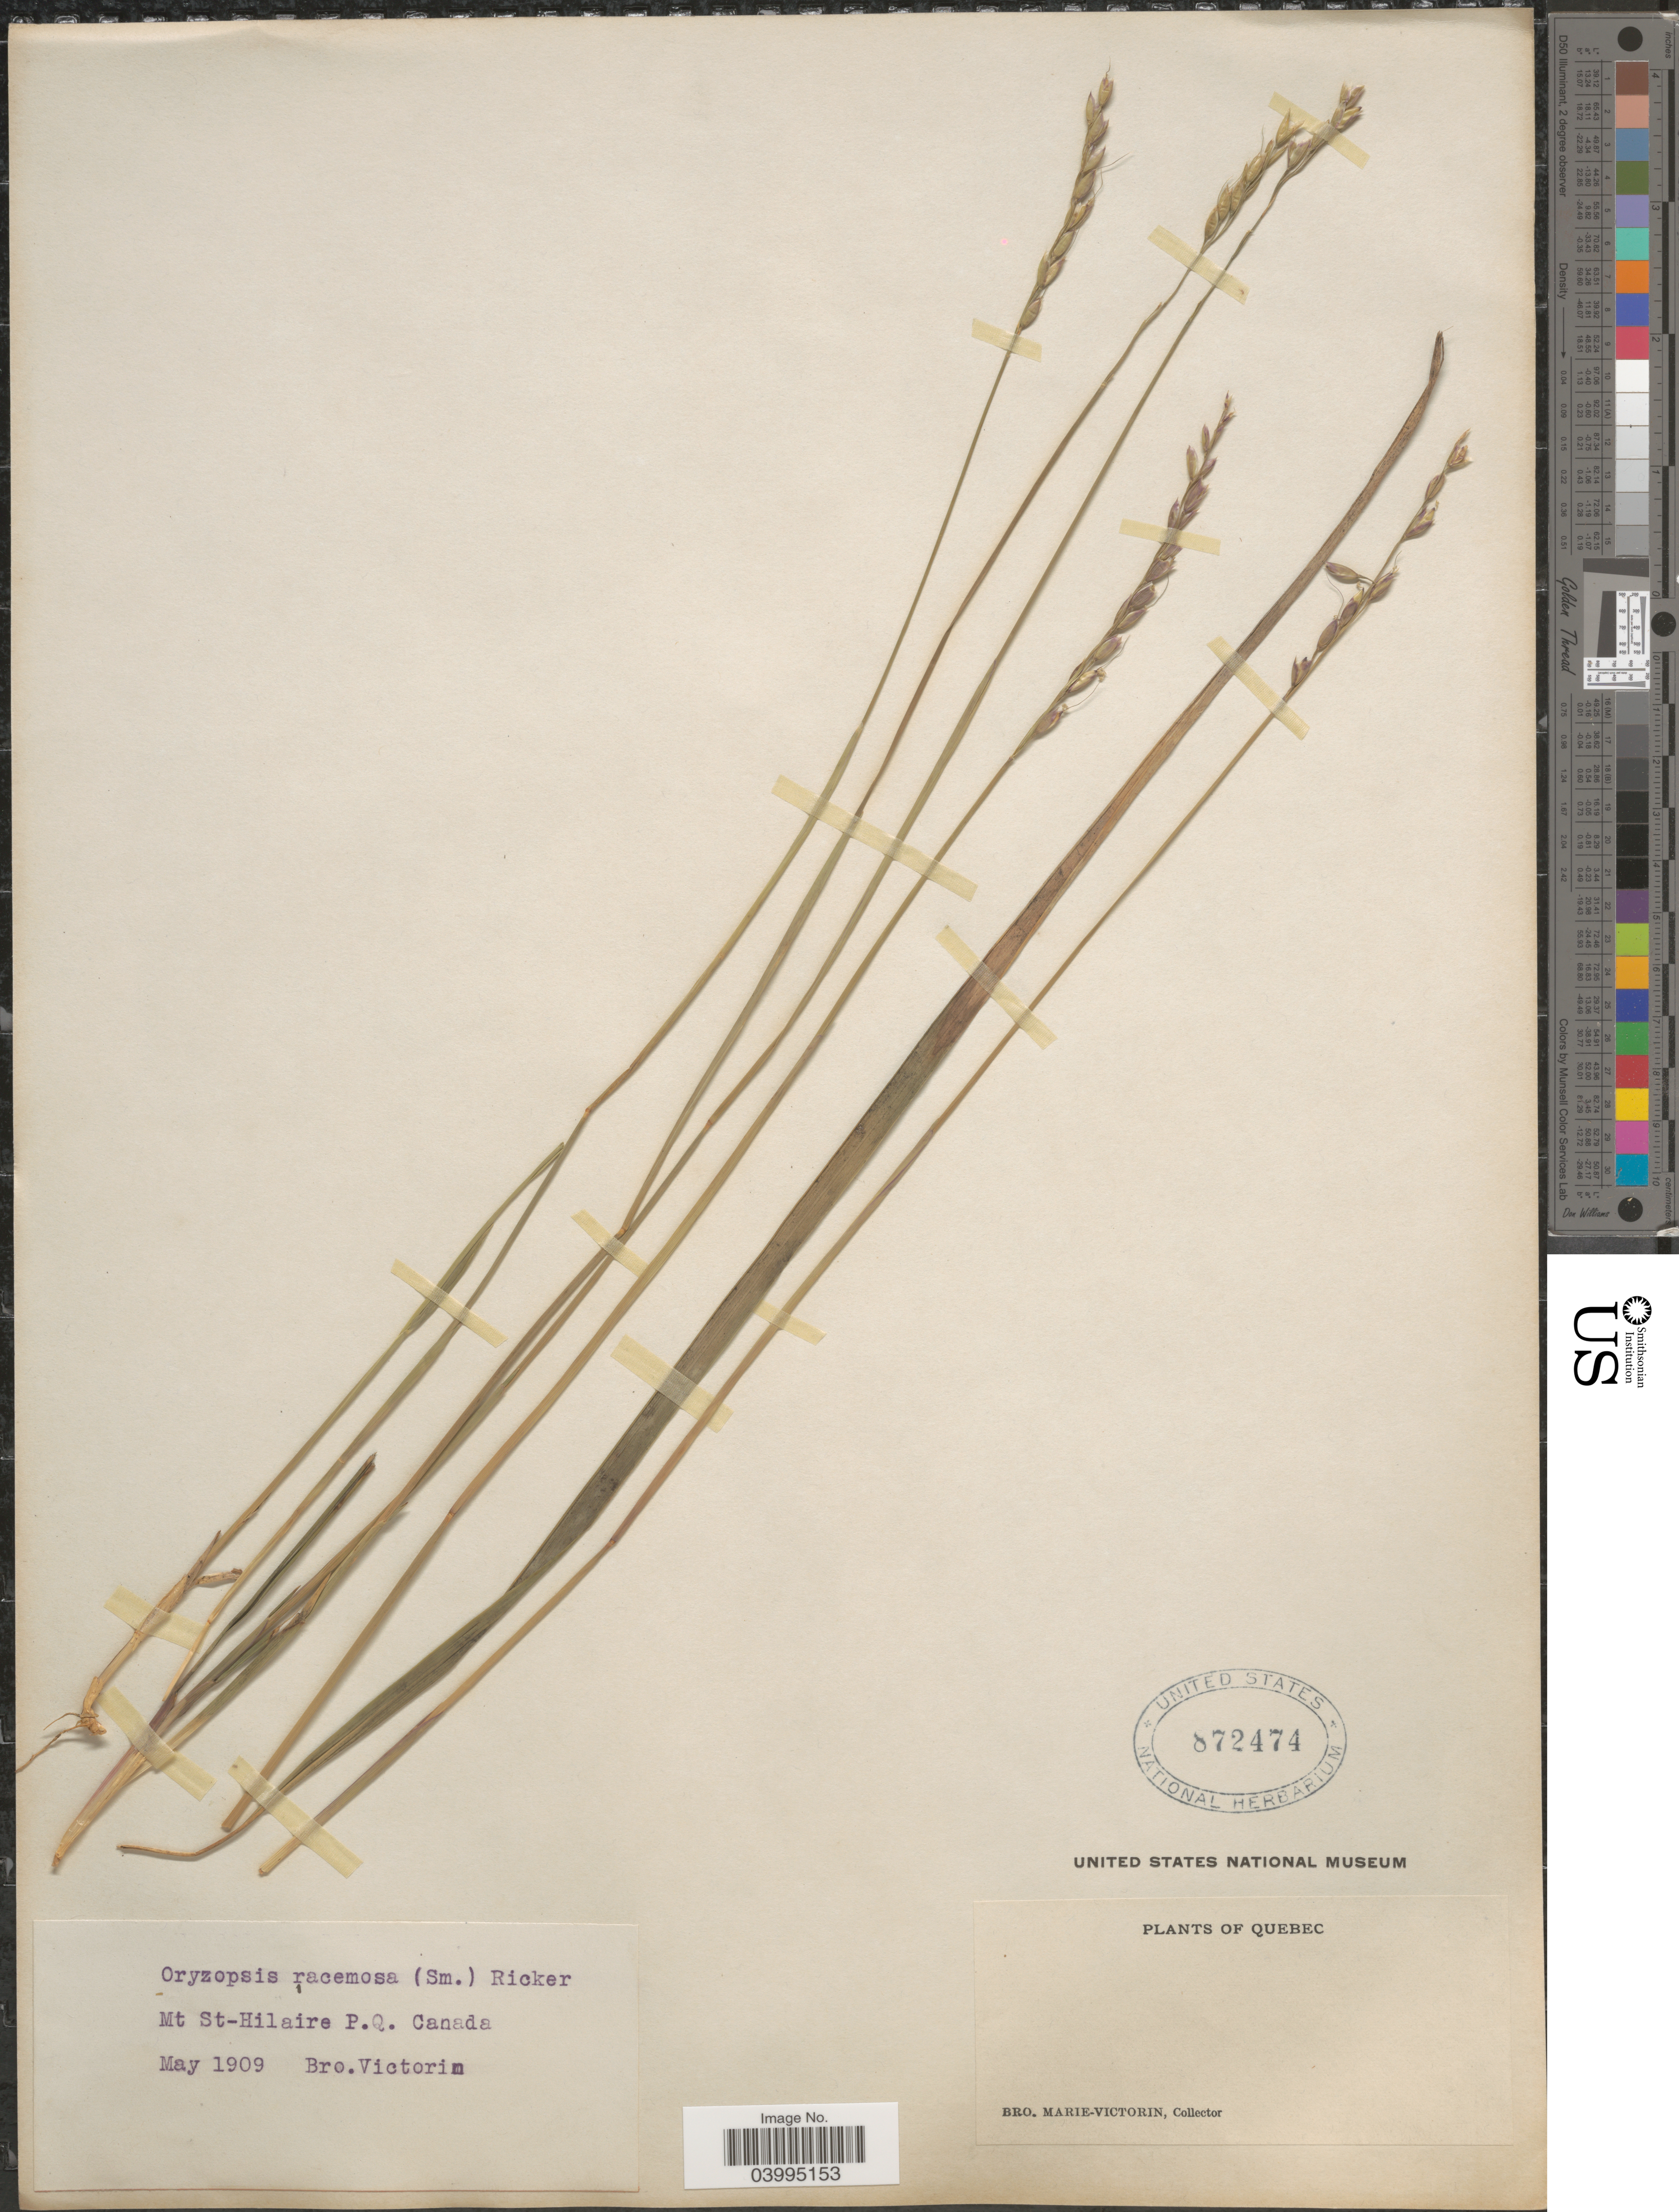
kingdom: Plantae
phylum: Tracheophyta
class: Liliopsida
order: Poales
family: Poaceae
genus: Oryzopsis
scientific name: Oryzopsis asperifolia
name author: Michx.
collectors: Fr. Marie-Victorin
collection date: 1909-05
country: Canada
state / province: Quebec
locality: Mt St-Hilaire P.Q.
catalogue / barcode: US 872474